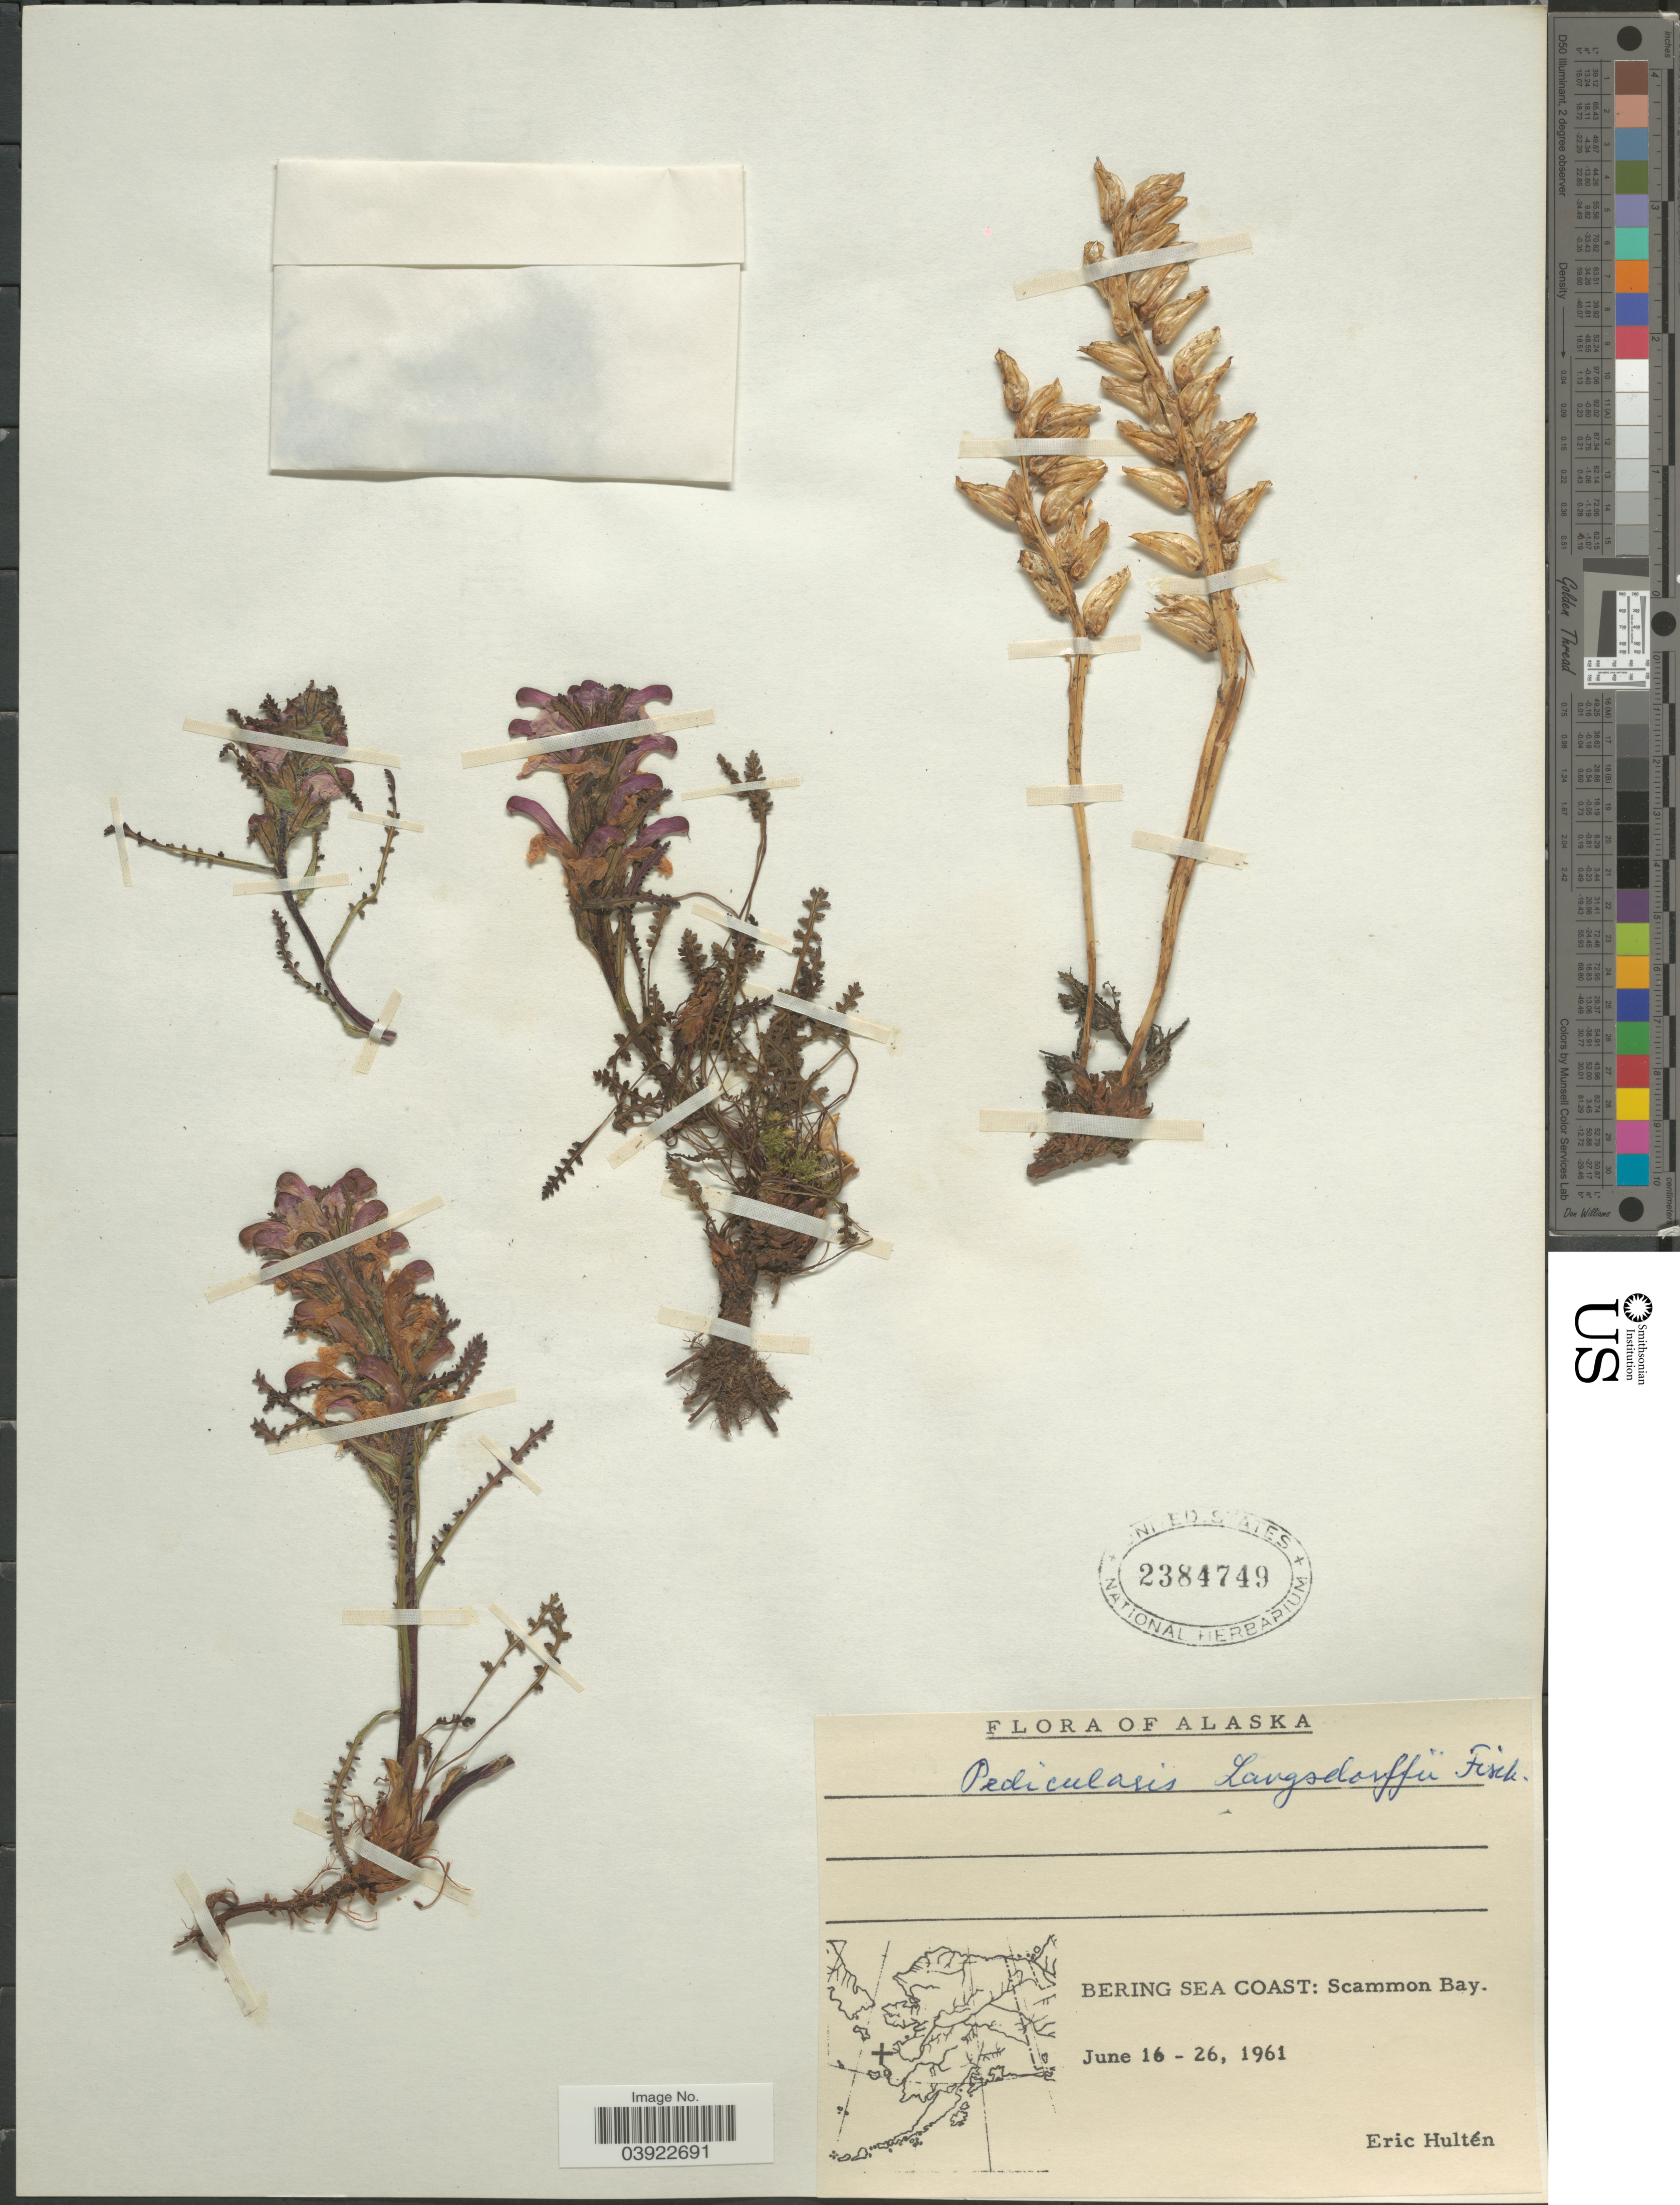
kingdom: Plantae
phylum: Tracheophyta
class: Magnoliopsida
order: Lamiales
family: Orobanchaceae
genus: Pedicularis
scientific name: Pedicularis langsdorffii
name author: Fisch. ex Steven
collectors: E. G. Hultén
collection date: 1961-06-16/1961-06-26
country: United States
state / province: Alaska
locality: Bering Sea Coast: Scammon Bay.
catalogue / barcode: US 2384749